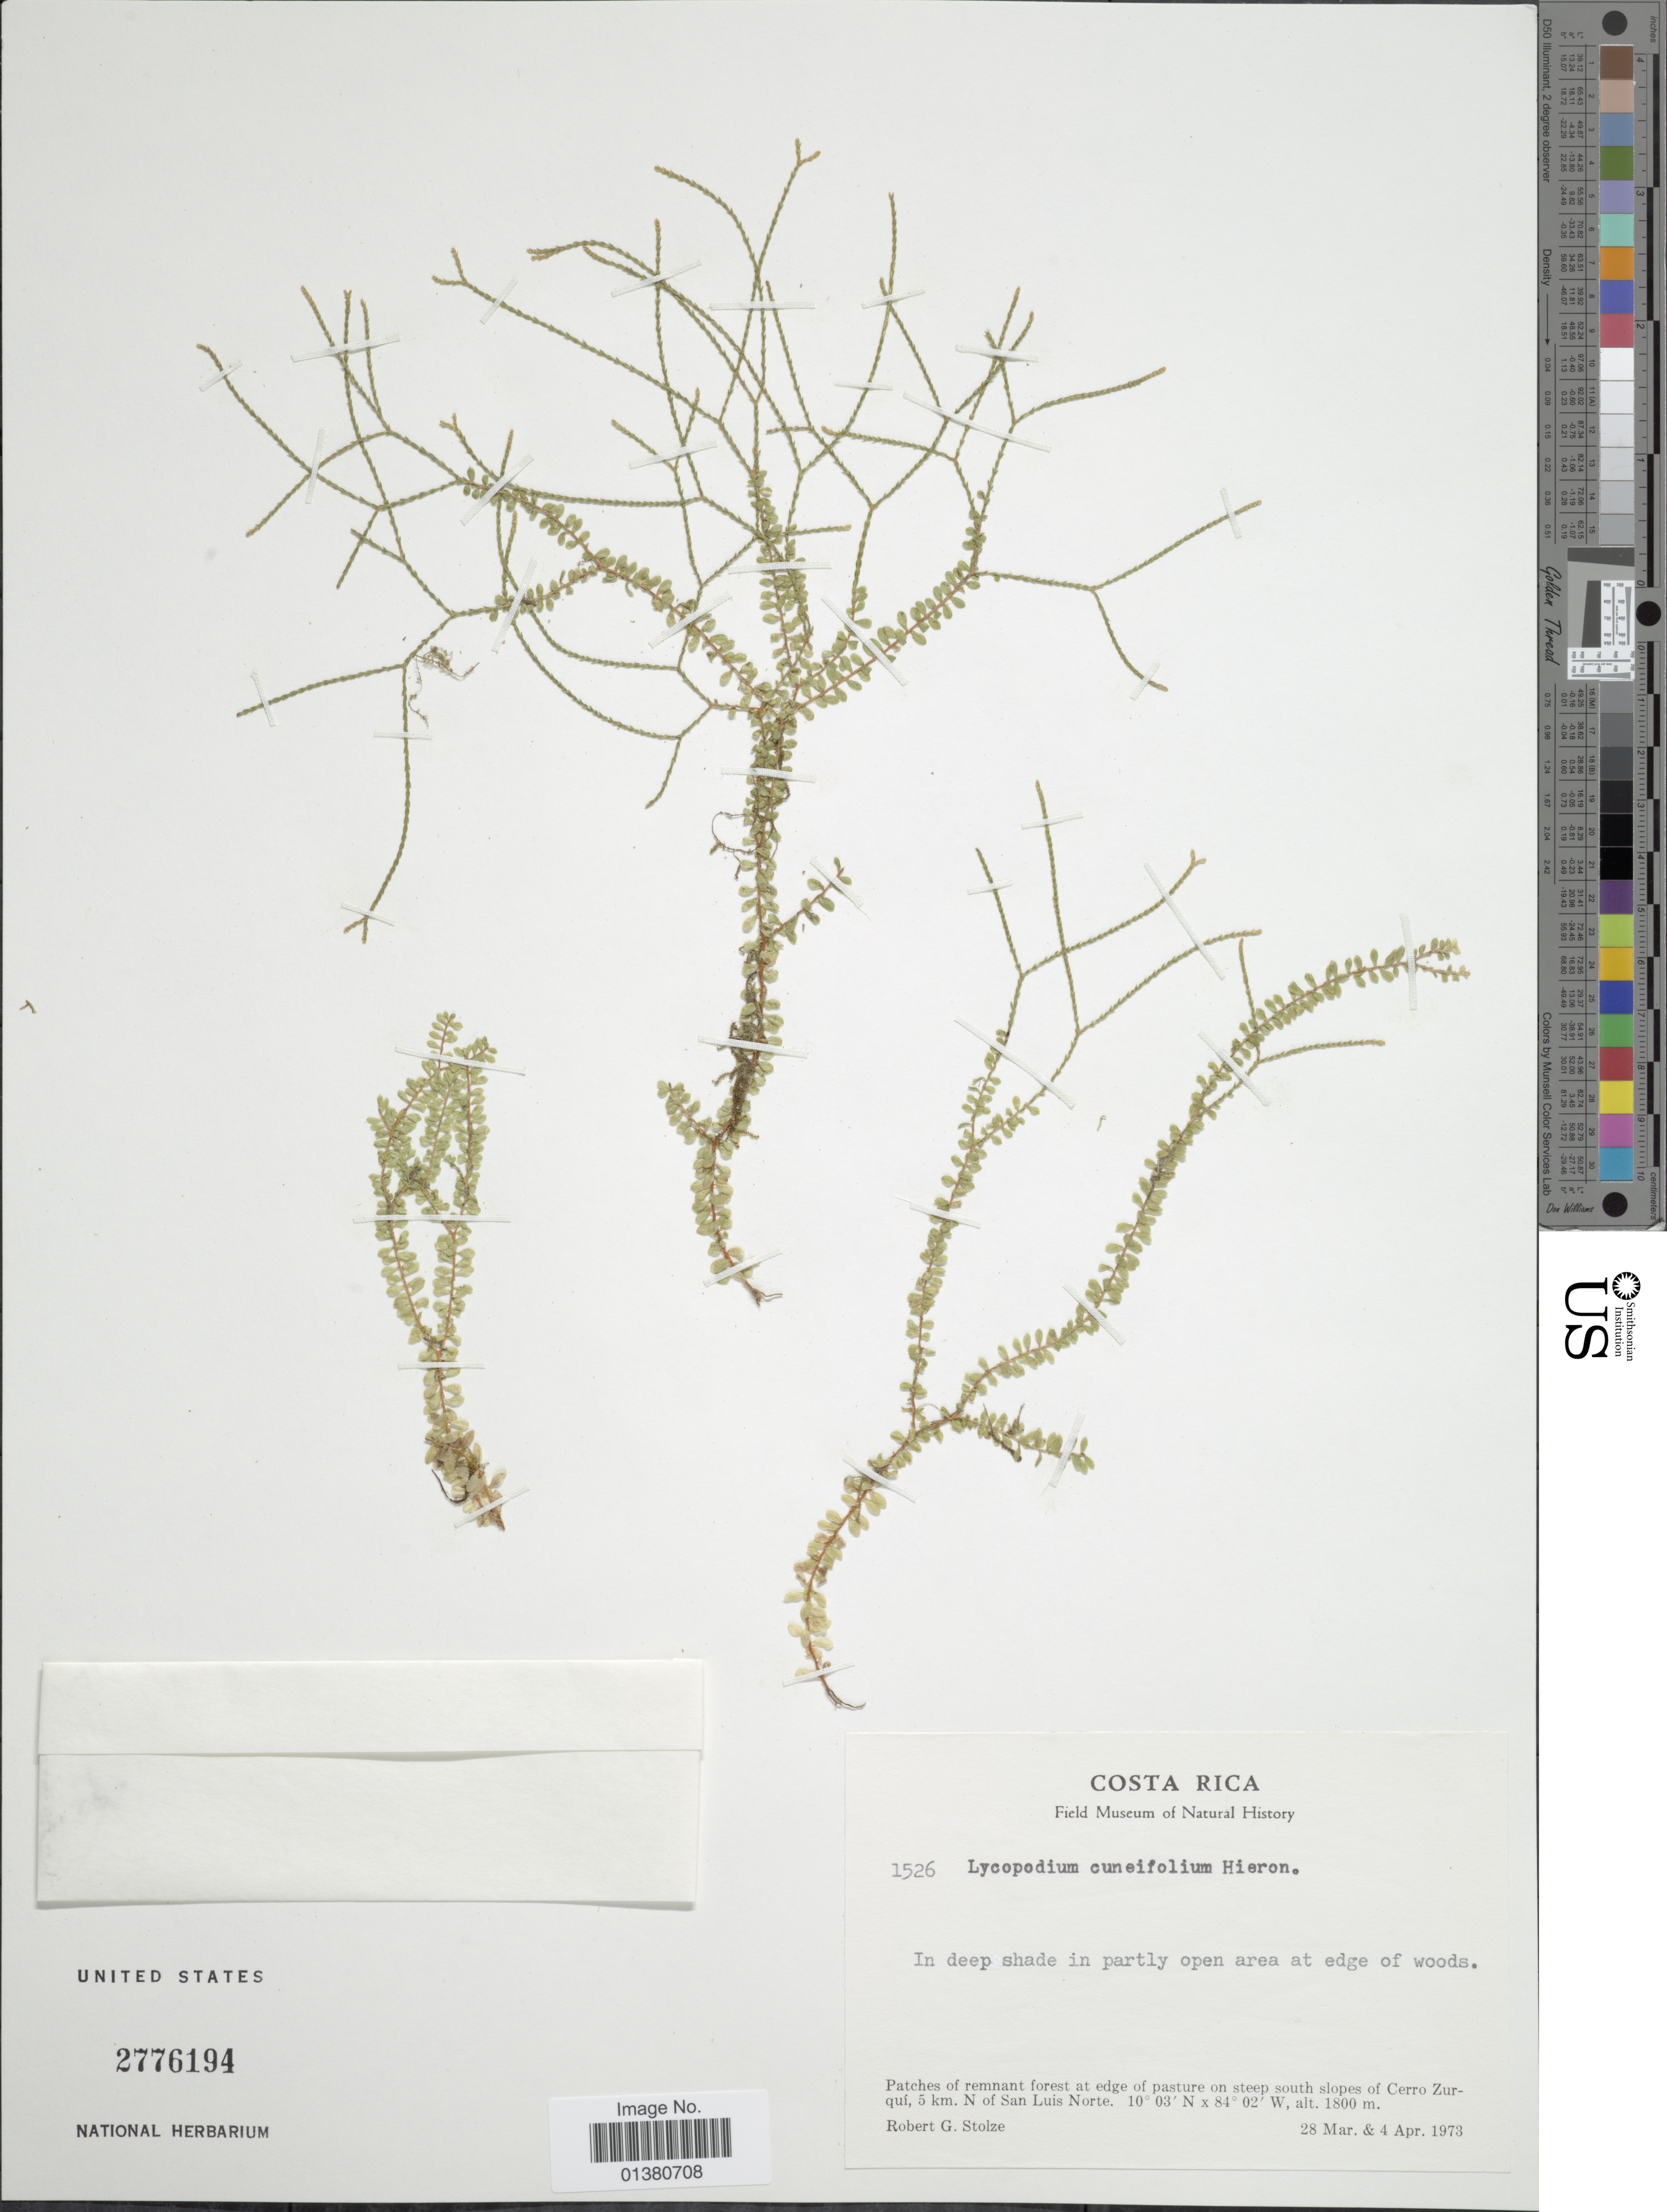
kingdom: Plantae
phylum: Tracheophyta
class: Lycopodiopsida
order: Lycopodiales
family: Lycopodiaceae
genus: Phlegmariurus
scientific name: Phlegmariurus cuneifolius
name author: (Hieron.) B. Øllg.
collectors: R. G. Stolze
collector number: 1526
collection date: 1973-03-28/1973-04-04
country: Costa Rica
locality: Patches of remnant forest at edge of pasture on steep south slopes of Cerro Zurquí, 5 km N San Luis Norte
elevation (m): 1800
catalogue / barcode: US 2776194